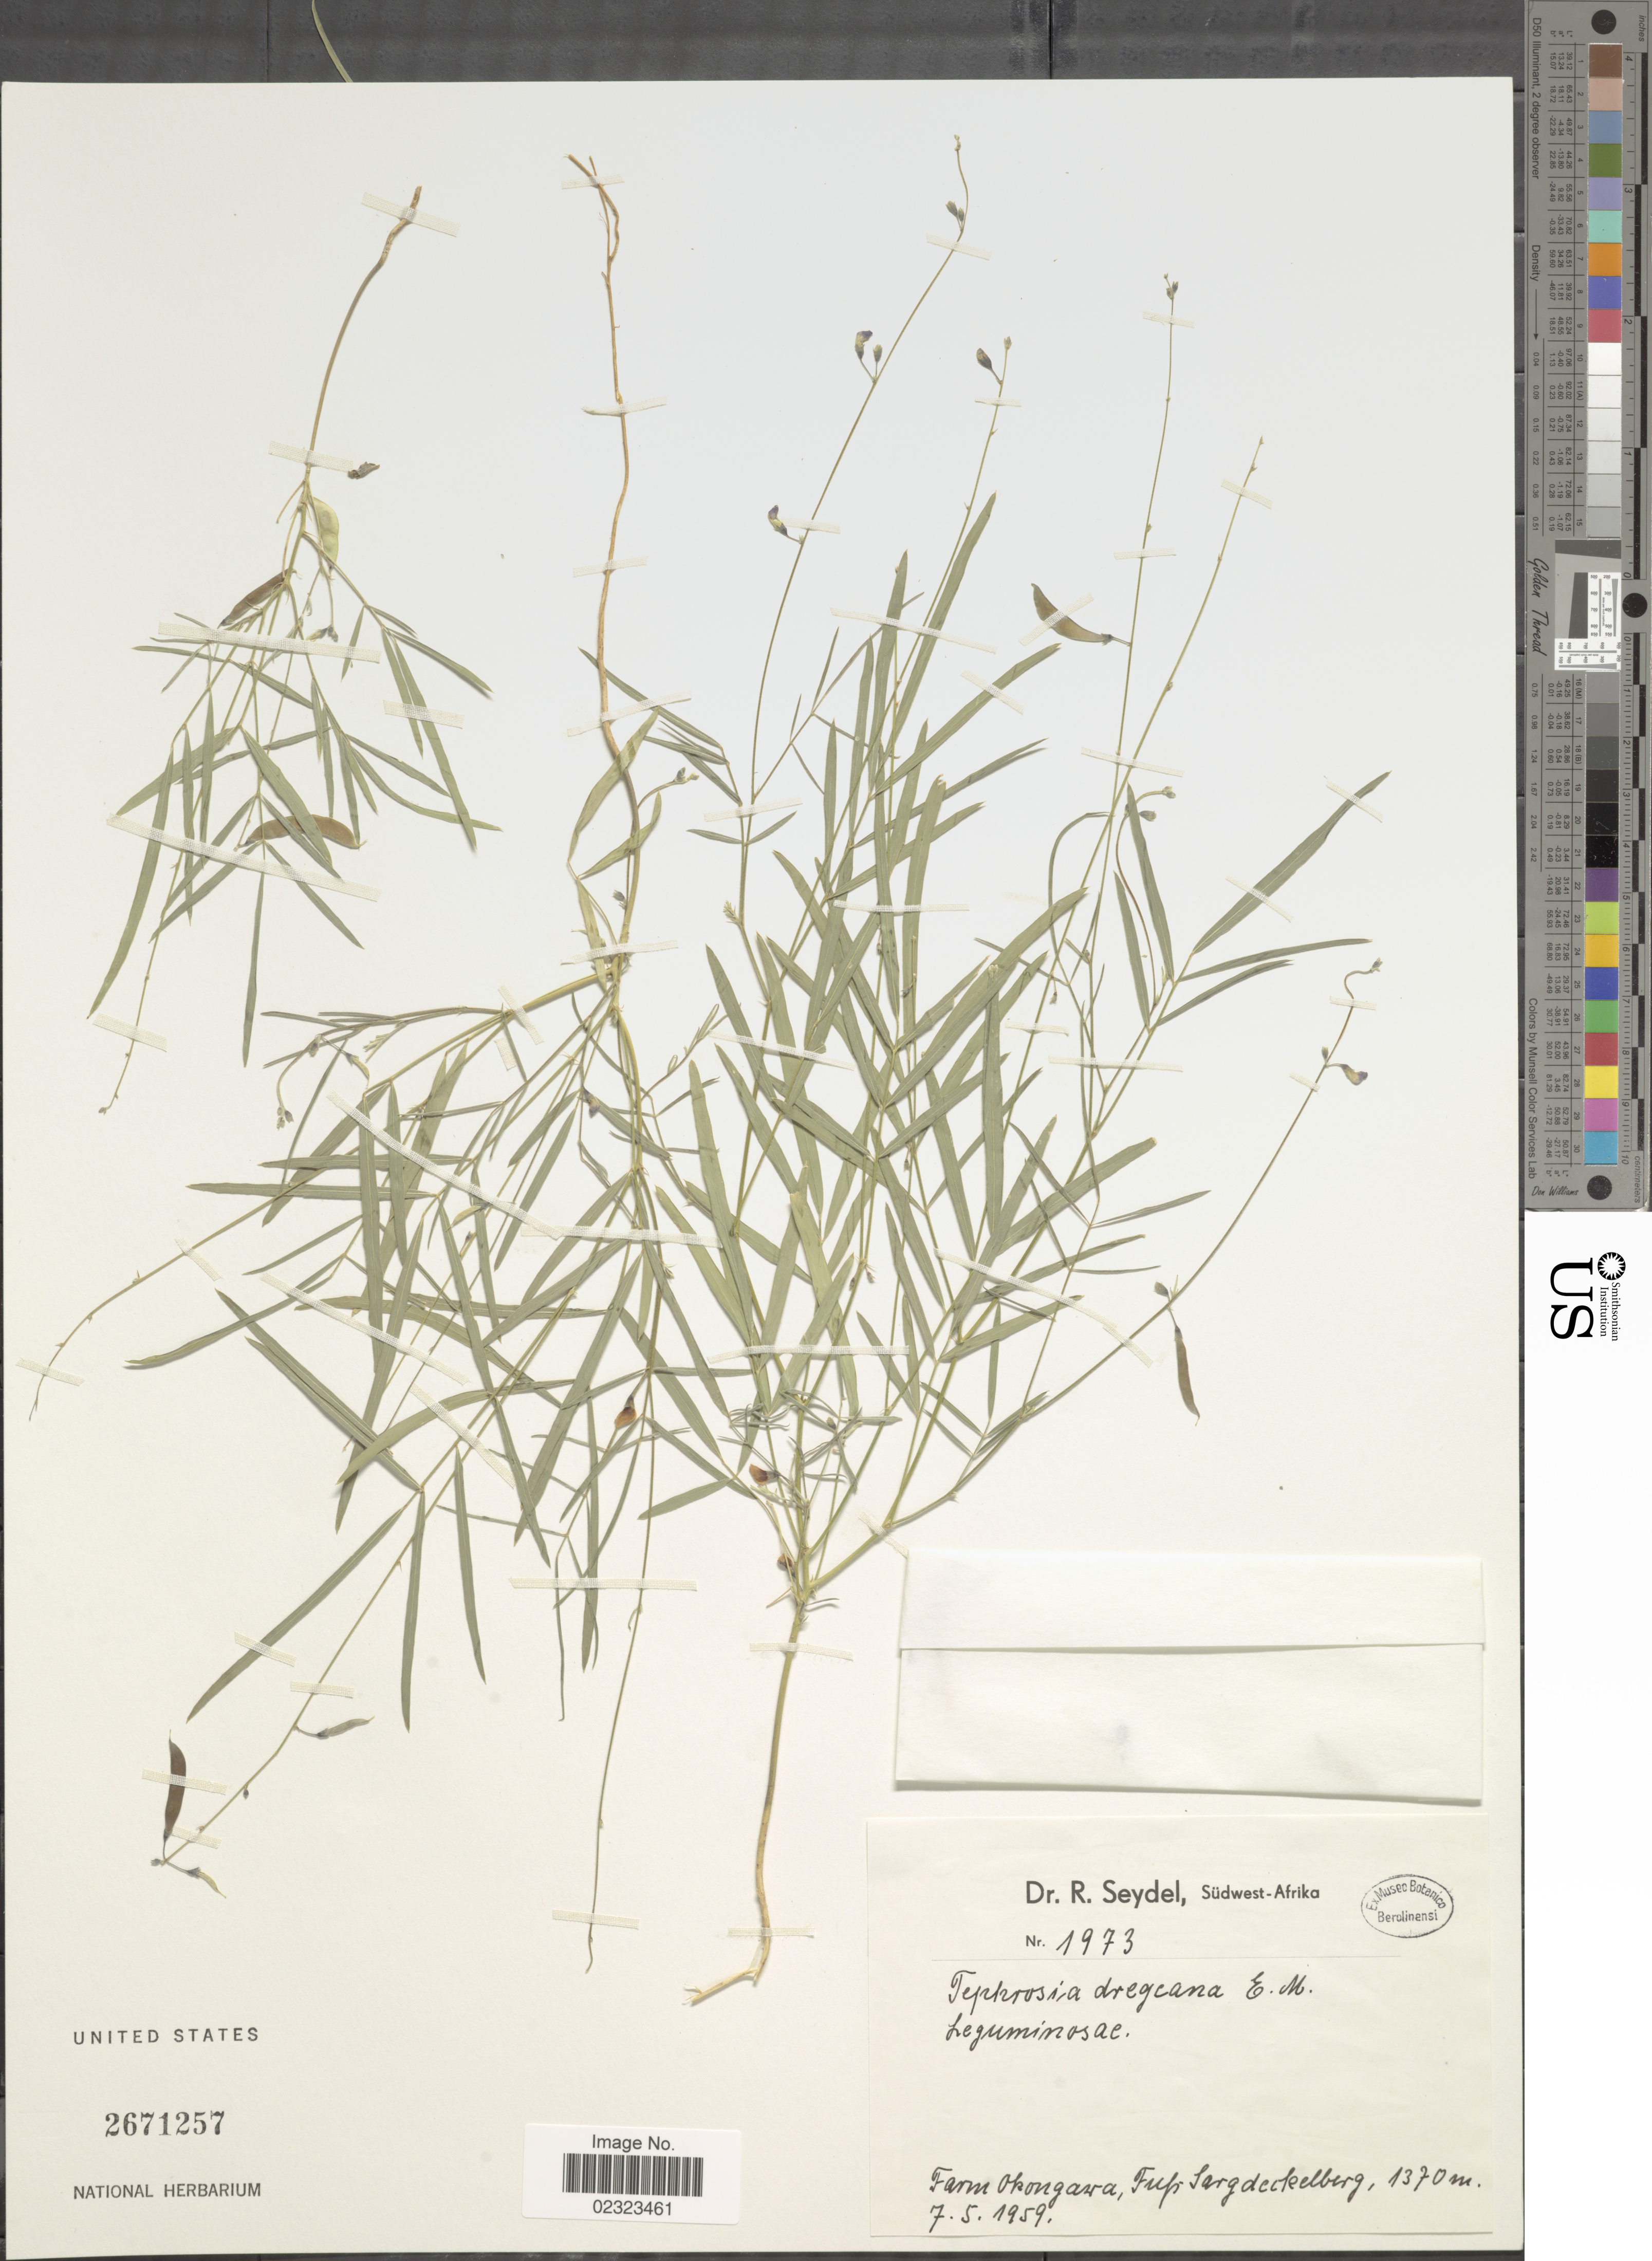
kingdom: Plantae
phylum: Tracheophyta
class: Magnoliopsida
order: Fabales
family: Fabaceae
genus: Tephrosia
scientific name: Tephrosia dregeana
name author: E. Mey.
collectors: R. Seydel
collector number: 1973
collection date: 1959-05-07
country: Namibia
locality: Südwest-Afrika, Farm Obongawa, Fupsardeckelberg.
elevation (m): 1370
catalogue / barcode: US 2671257